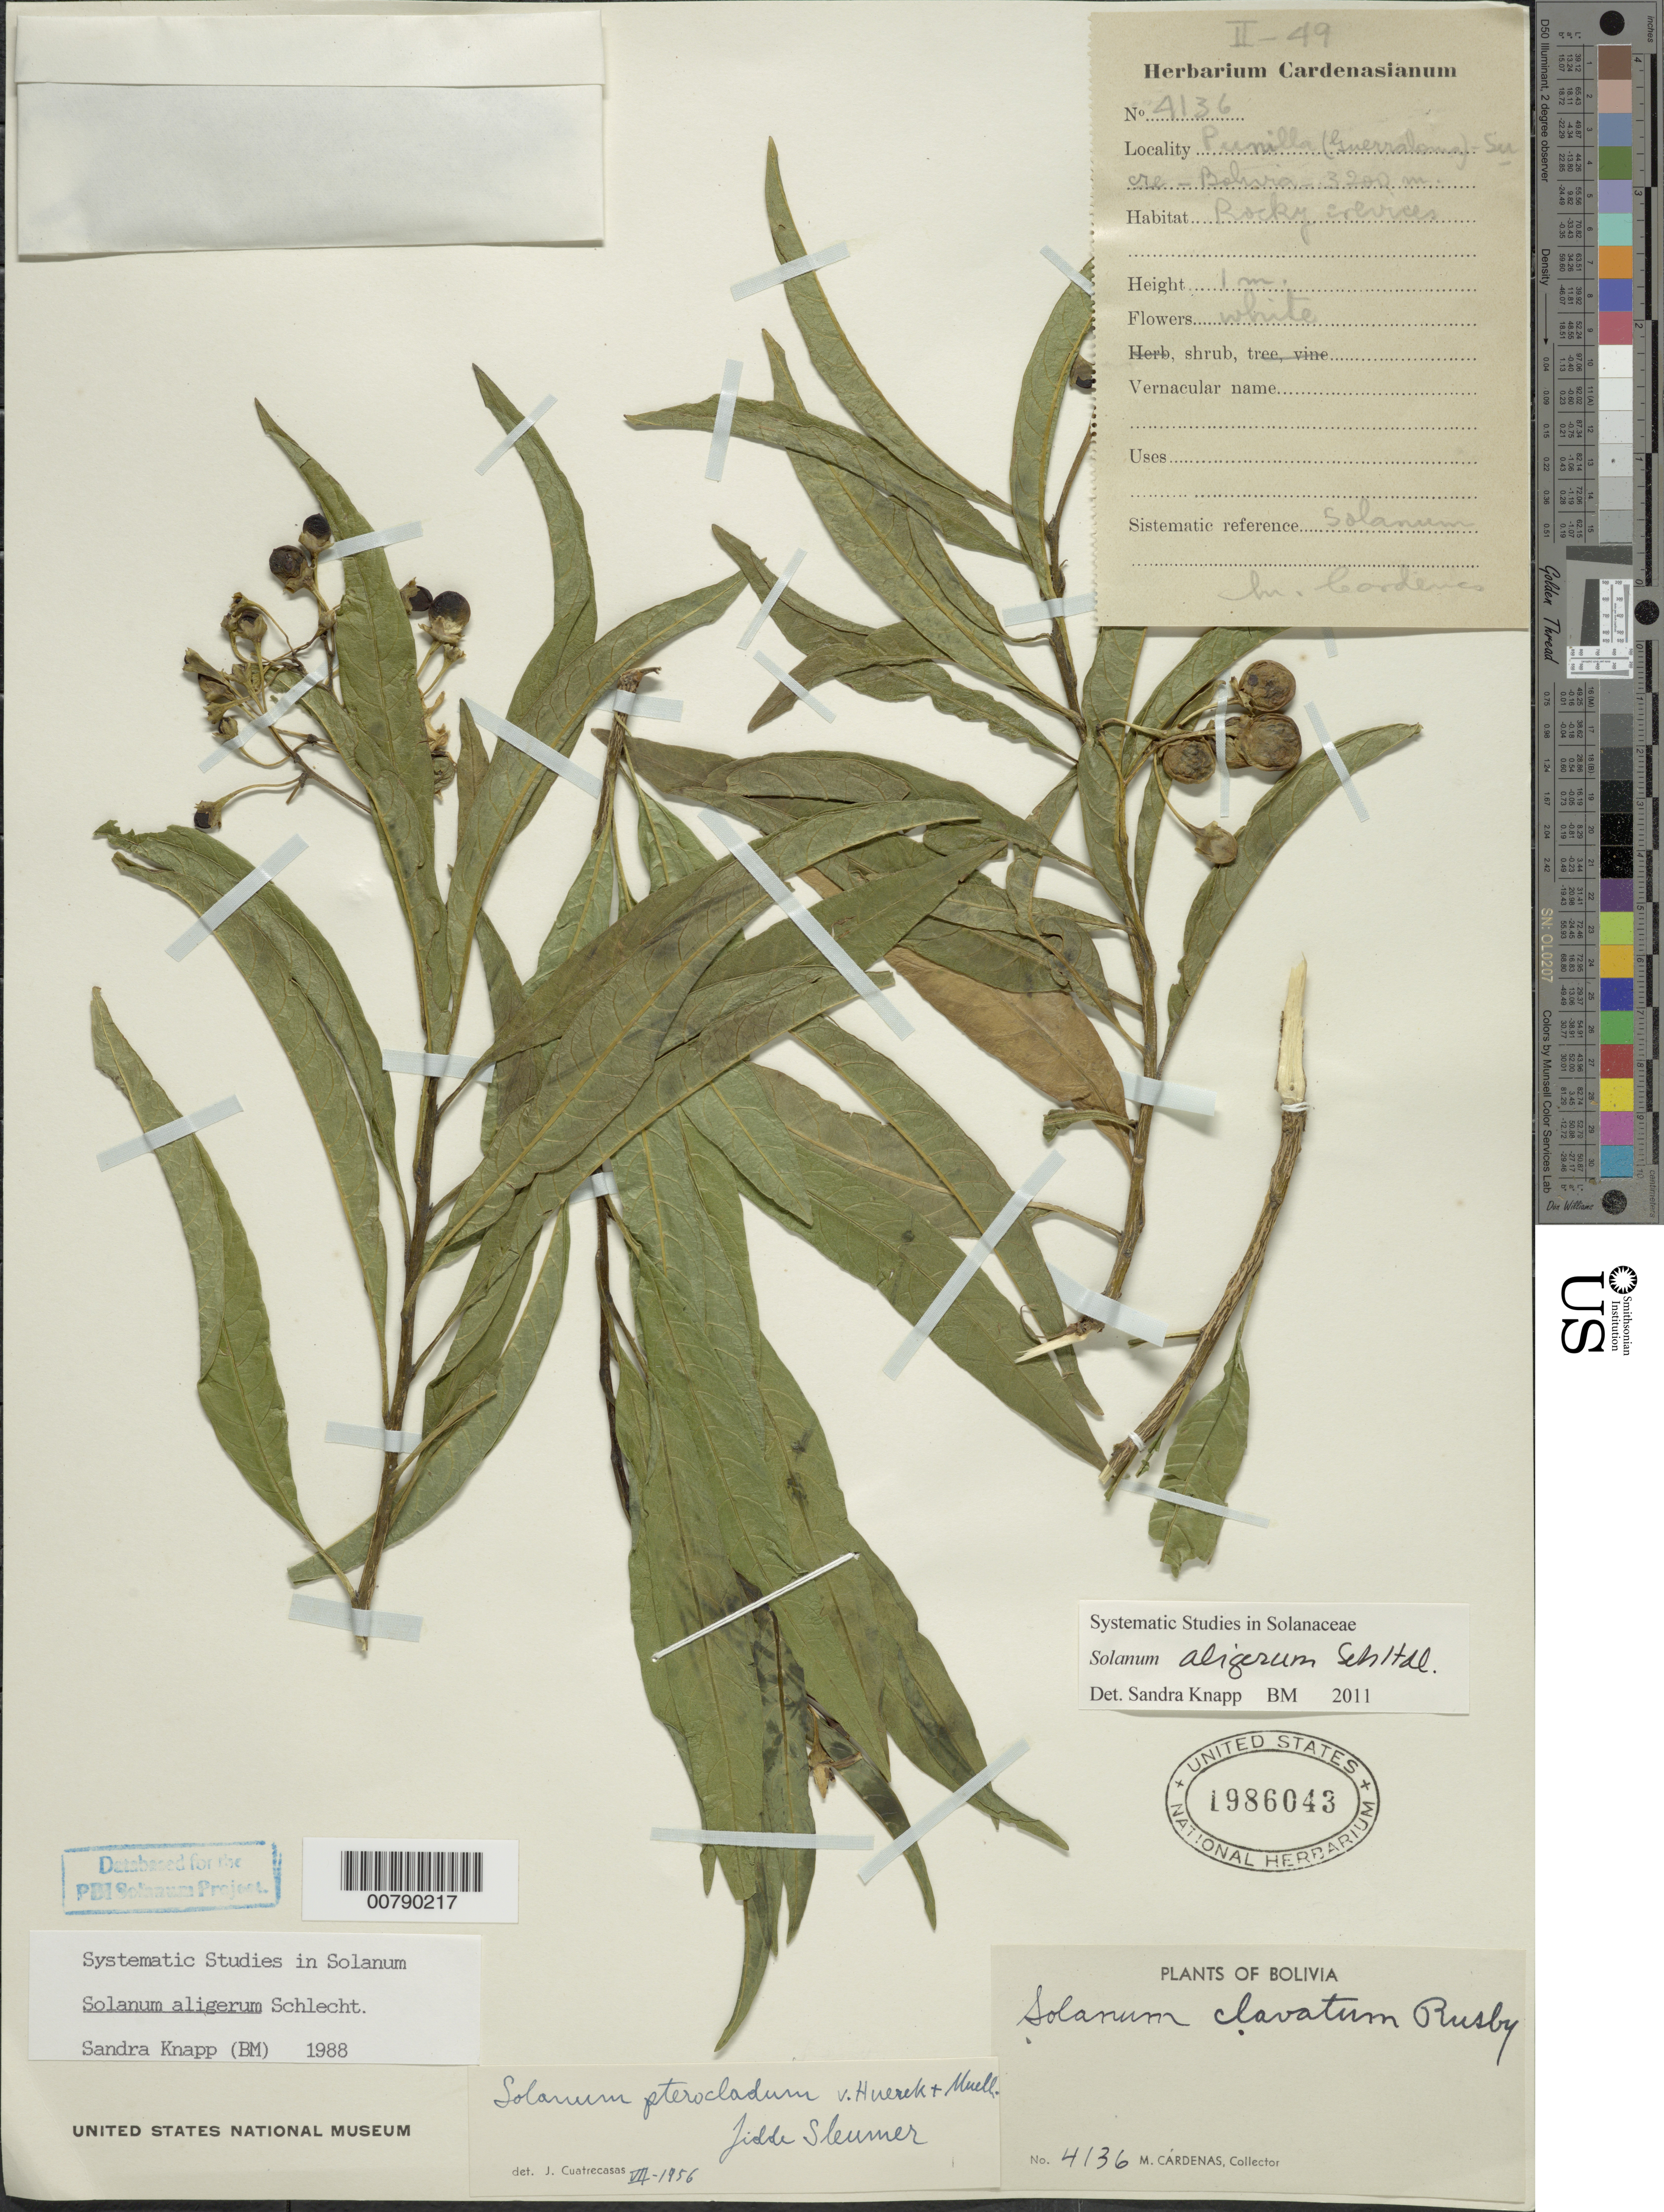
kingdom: Plantae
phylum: Tracheophyta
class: Magnoliopsida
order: Solanales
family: Solanaceae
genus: Solanum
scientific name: Solanum aligerum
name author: Schltdl.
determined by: Knapp, S. D.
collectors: M. Cárdenas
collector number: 4136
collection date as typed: Feb 1949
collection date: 1949-02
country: Bolivia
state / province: Sucre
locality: Guerrabamba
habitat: rocky crevices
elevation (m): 3200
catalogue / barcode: US 1986043